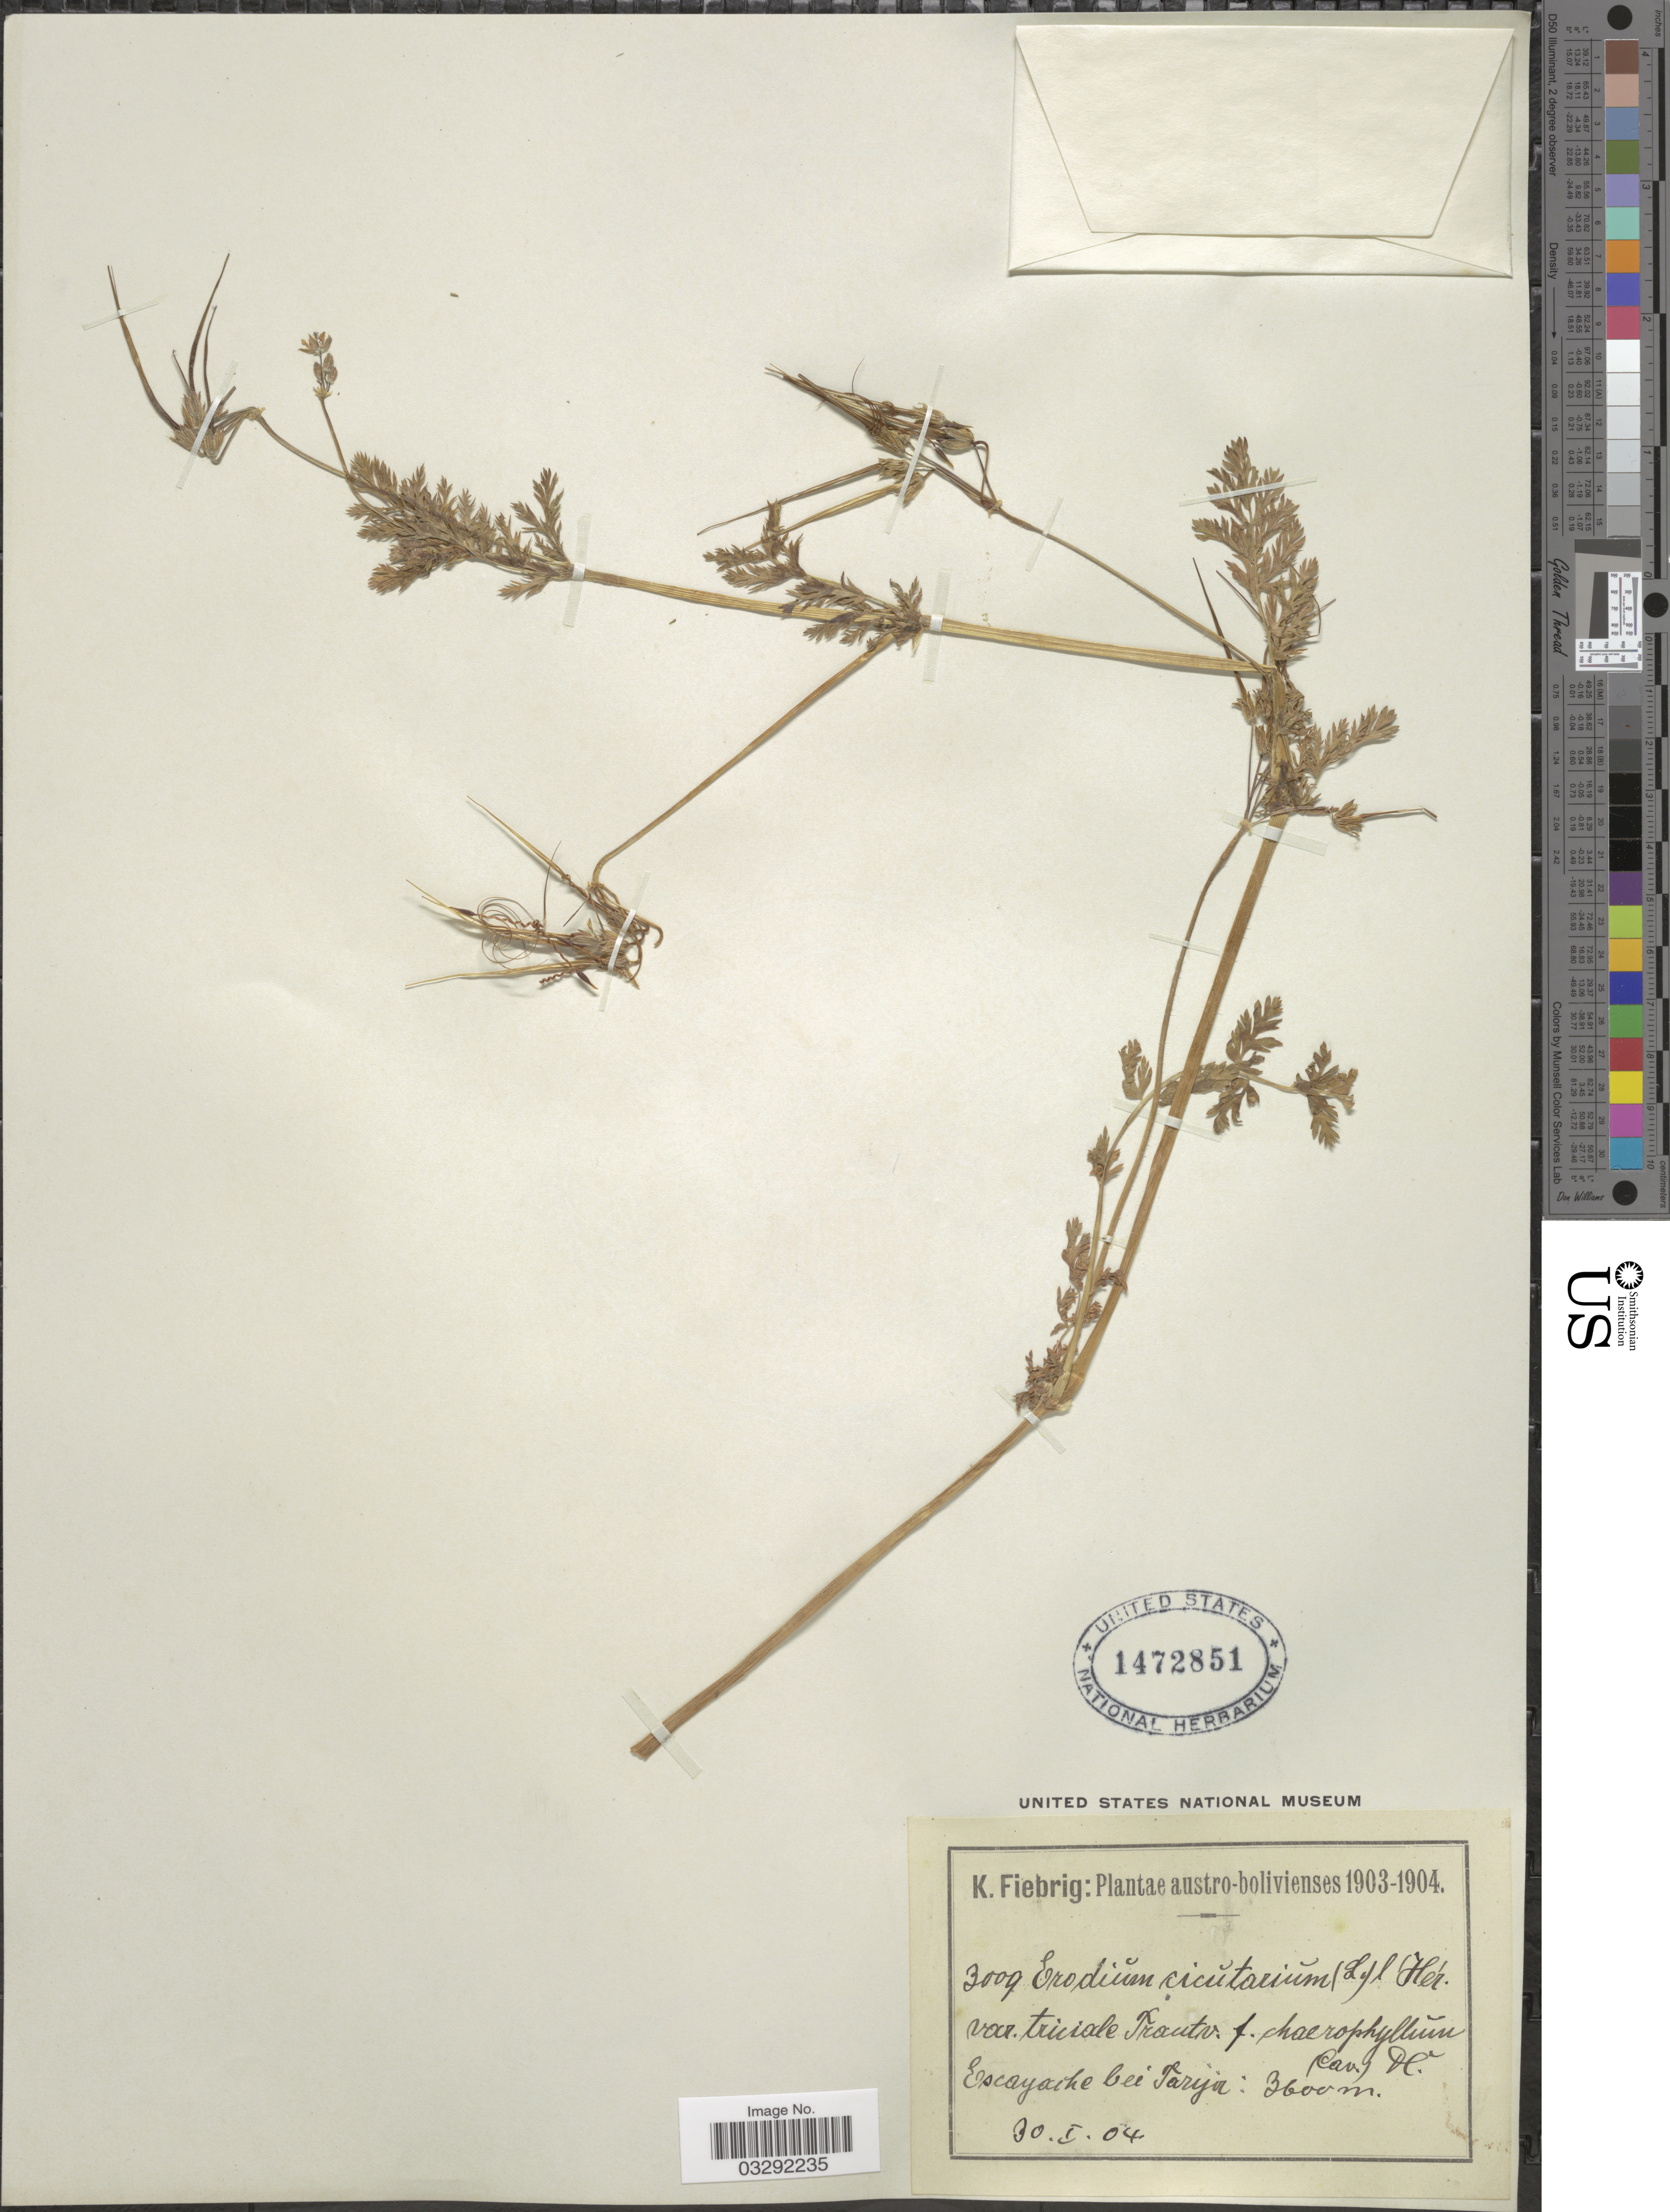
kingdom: Plantae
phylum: Tracheophyta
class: Magnoliopsida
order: Geraniales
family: Geraniaceae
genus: Erodium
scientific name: Erodium cicutarium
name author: (L.) L'Hér.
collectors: K. Fiebrig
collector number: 3009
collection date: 1904-01-30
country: Bolivia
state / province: Tarija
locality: Austro-bolivienses. Escayache bei Tarija.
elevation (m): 3600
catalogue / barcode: US 1472851